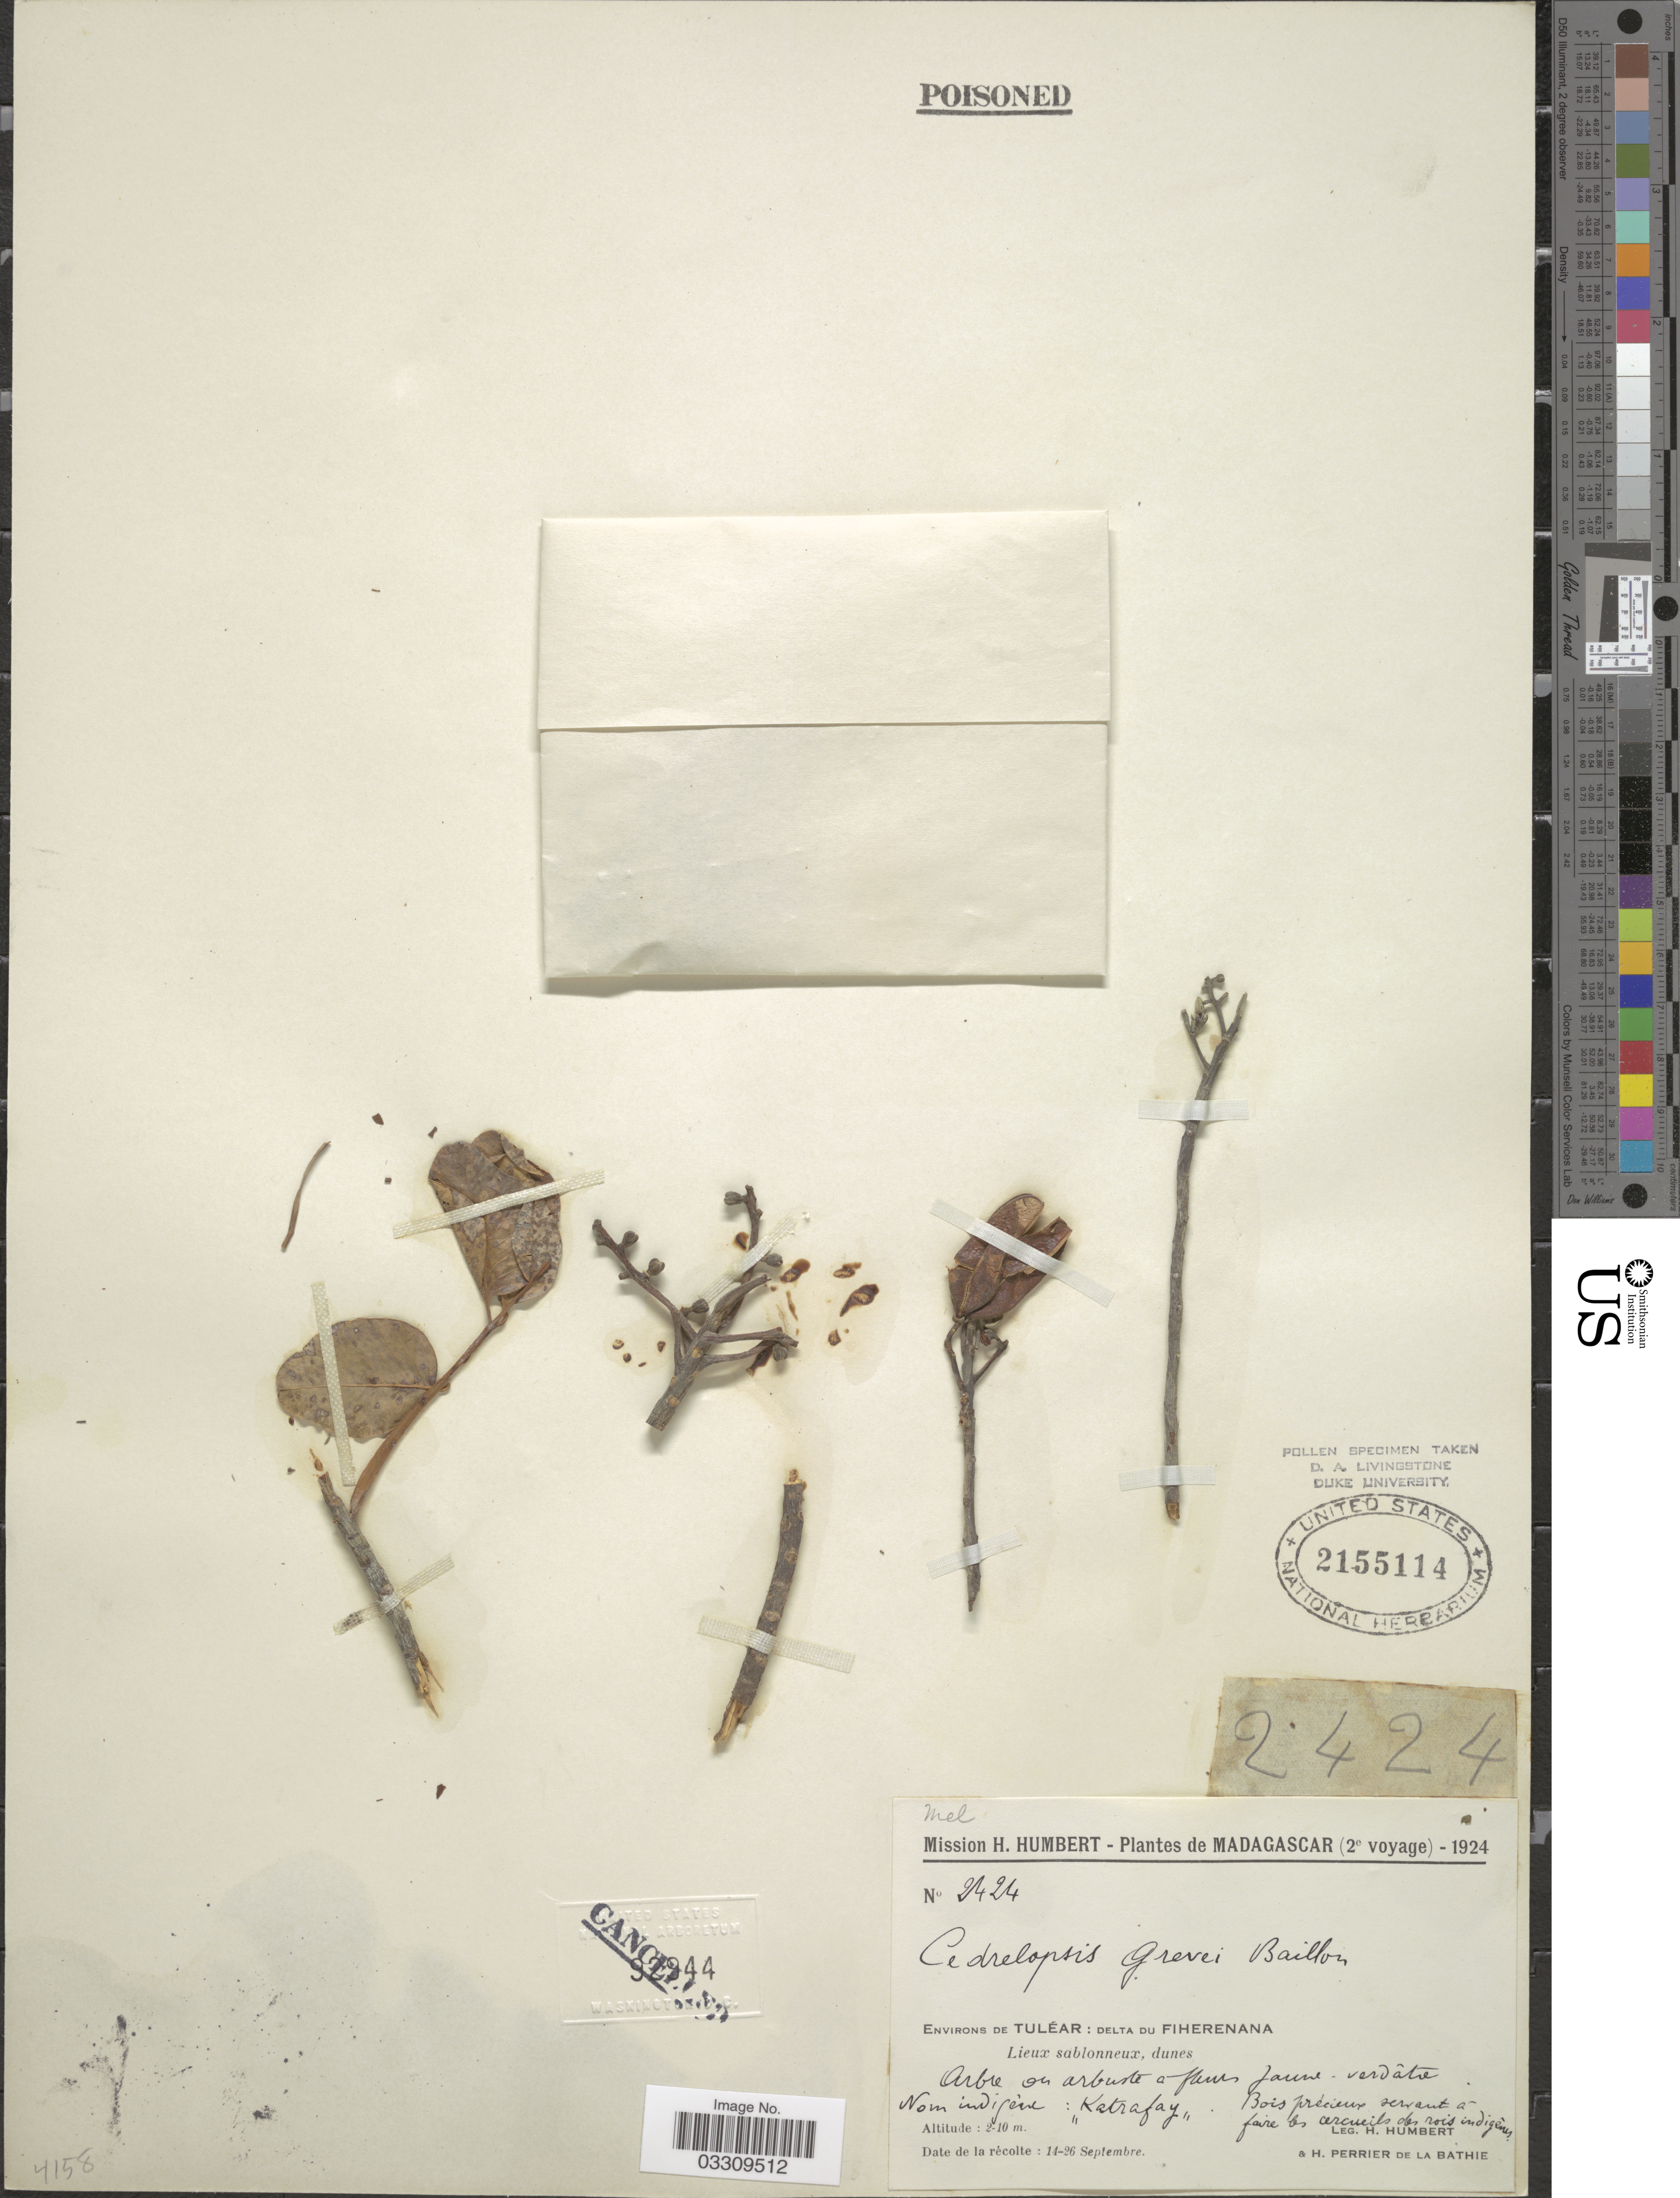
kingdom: Plantae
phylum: Tracheophyta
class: Magnoliopsida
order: Sapindales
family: Rutaceae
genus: Cedrelopsis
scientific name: Cedrelopsis grevei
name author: Baill. & Courchet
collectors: H. Humbert & H. Perrier de la Bâthie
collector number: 2424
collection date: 1924-09-14/1924-09-26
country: Madagascar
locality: Environs de Tuléar: Delta du Fiherenana.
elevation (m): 2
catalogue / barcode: US 2155114